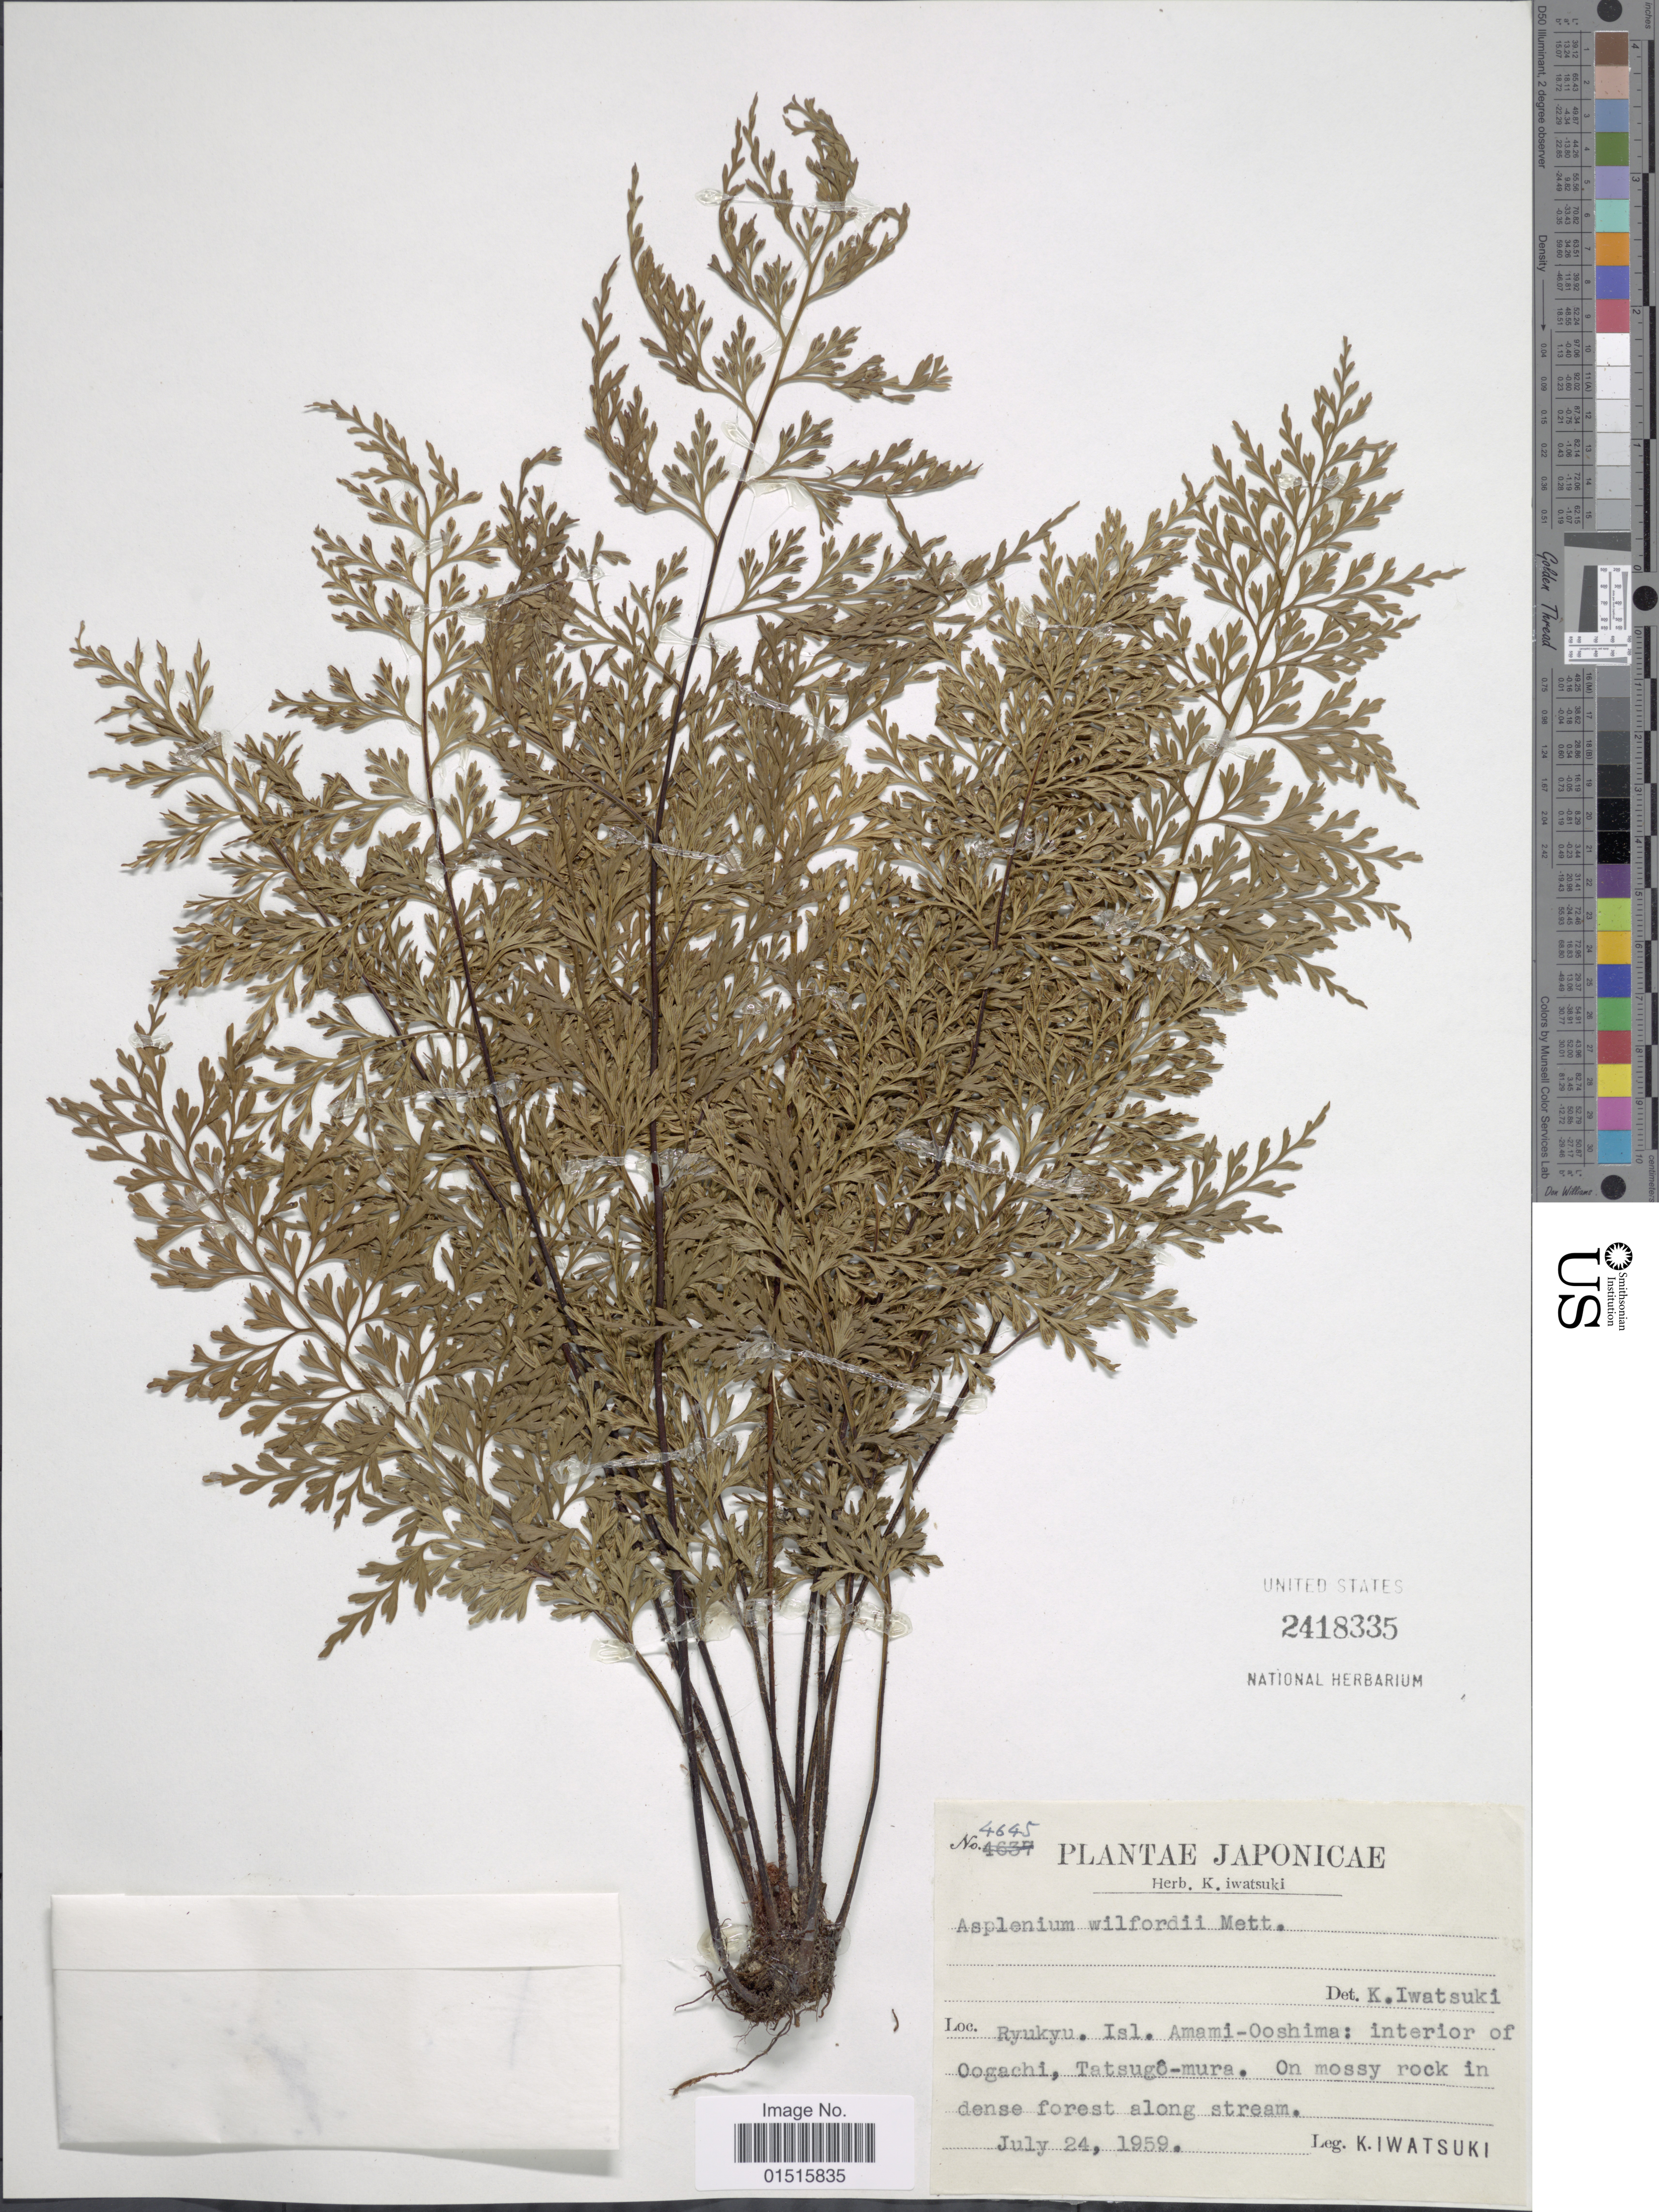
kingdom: Plantae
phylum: Tracheophyta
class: Polypodiopsida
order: Polypodiales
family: Aspleniaceae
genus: Asplenium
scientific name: Asplenium wilfordii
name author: Mett. ex Kuhn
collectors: K. Iwatsuki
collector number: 4645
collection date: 1959-07-24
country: Japan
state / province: Okinawa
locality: Ryukyu. Isl. Amami- Ooshima: interior of Oogachi, tatsugo-mura.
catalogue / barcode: US 2418335